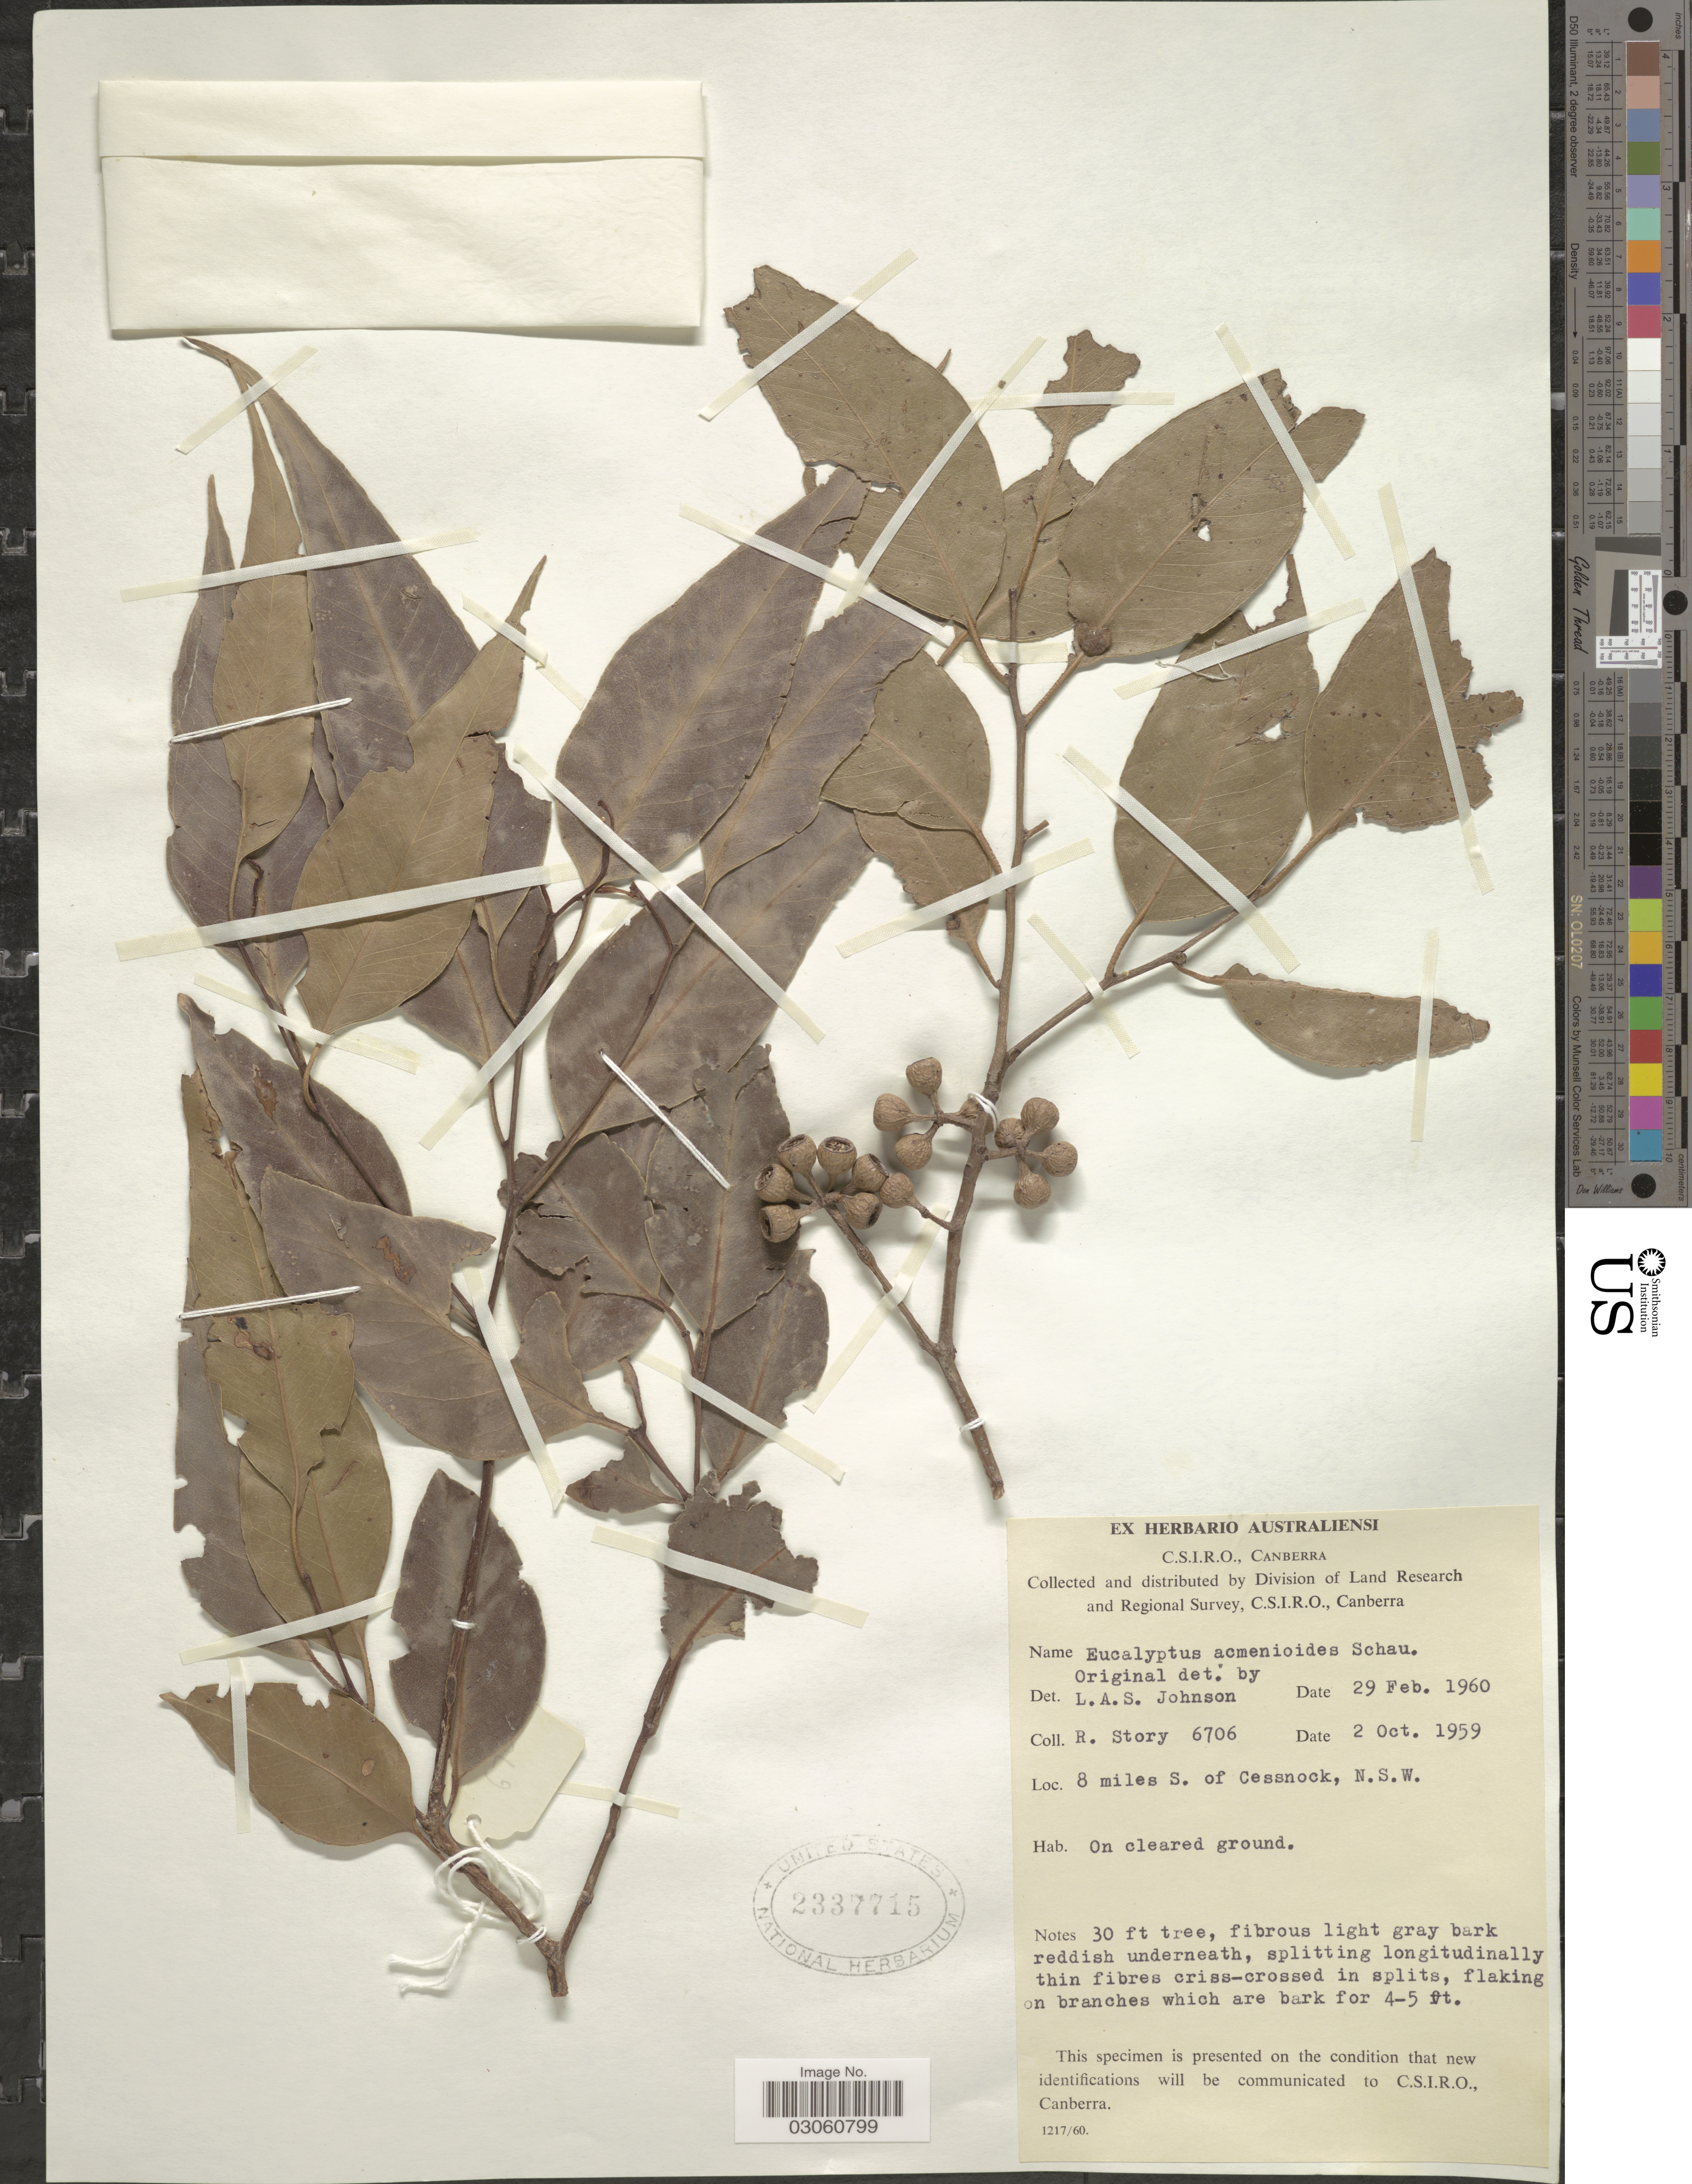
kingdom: Plantae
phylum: Tracheophyta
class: Magnoliopsida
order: Myrtales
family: Myrtaceae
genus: Eucalyptus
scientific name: Eucalyptus acmenoides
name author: S. Schauer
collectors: R. Story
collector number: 6706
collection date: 1959-10-02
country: Australia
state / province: New South Wales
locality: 8 miles S. of Cessnock, N.S.W.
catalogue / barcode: US 2337715